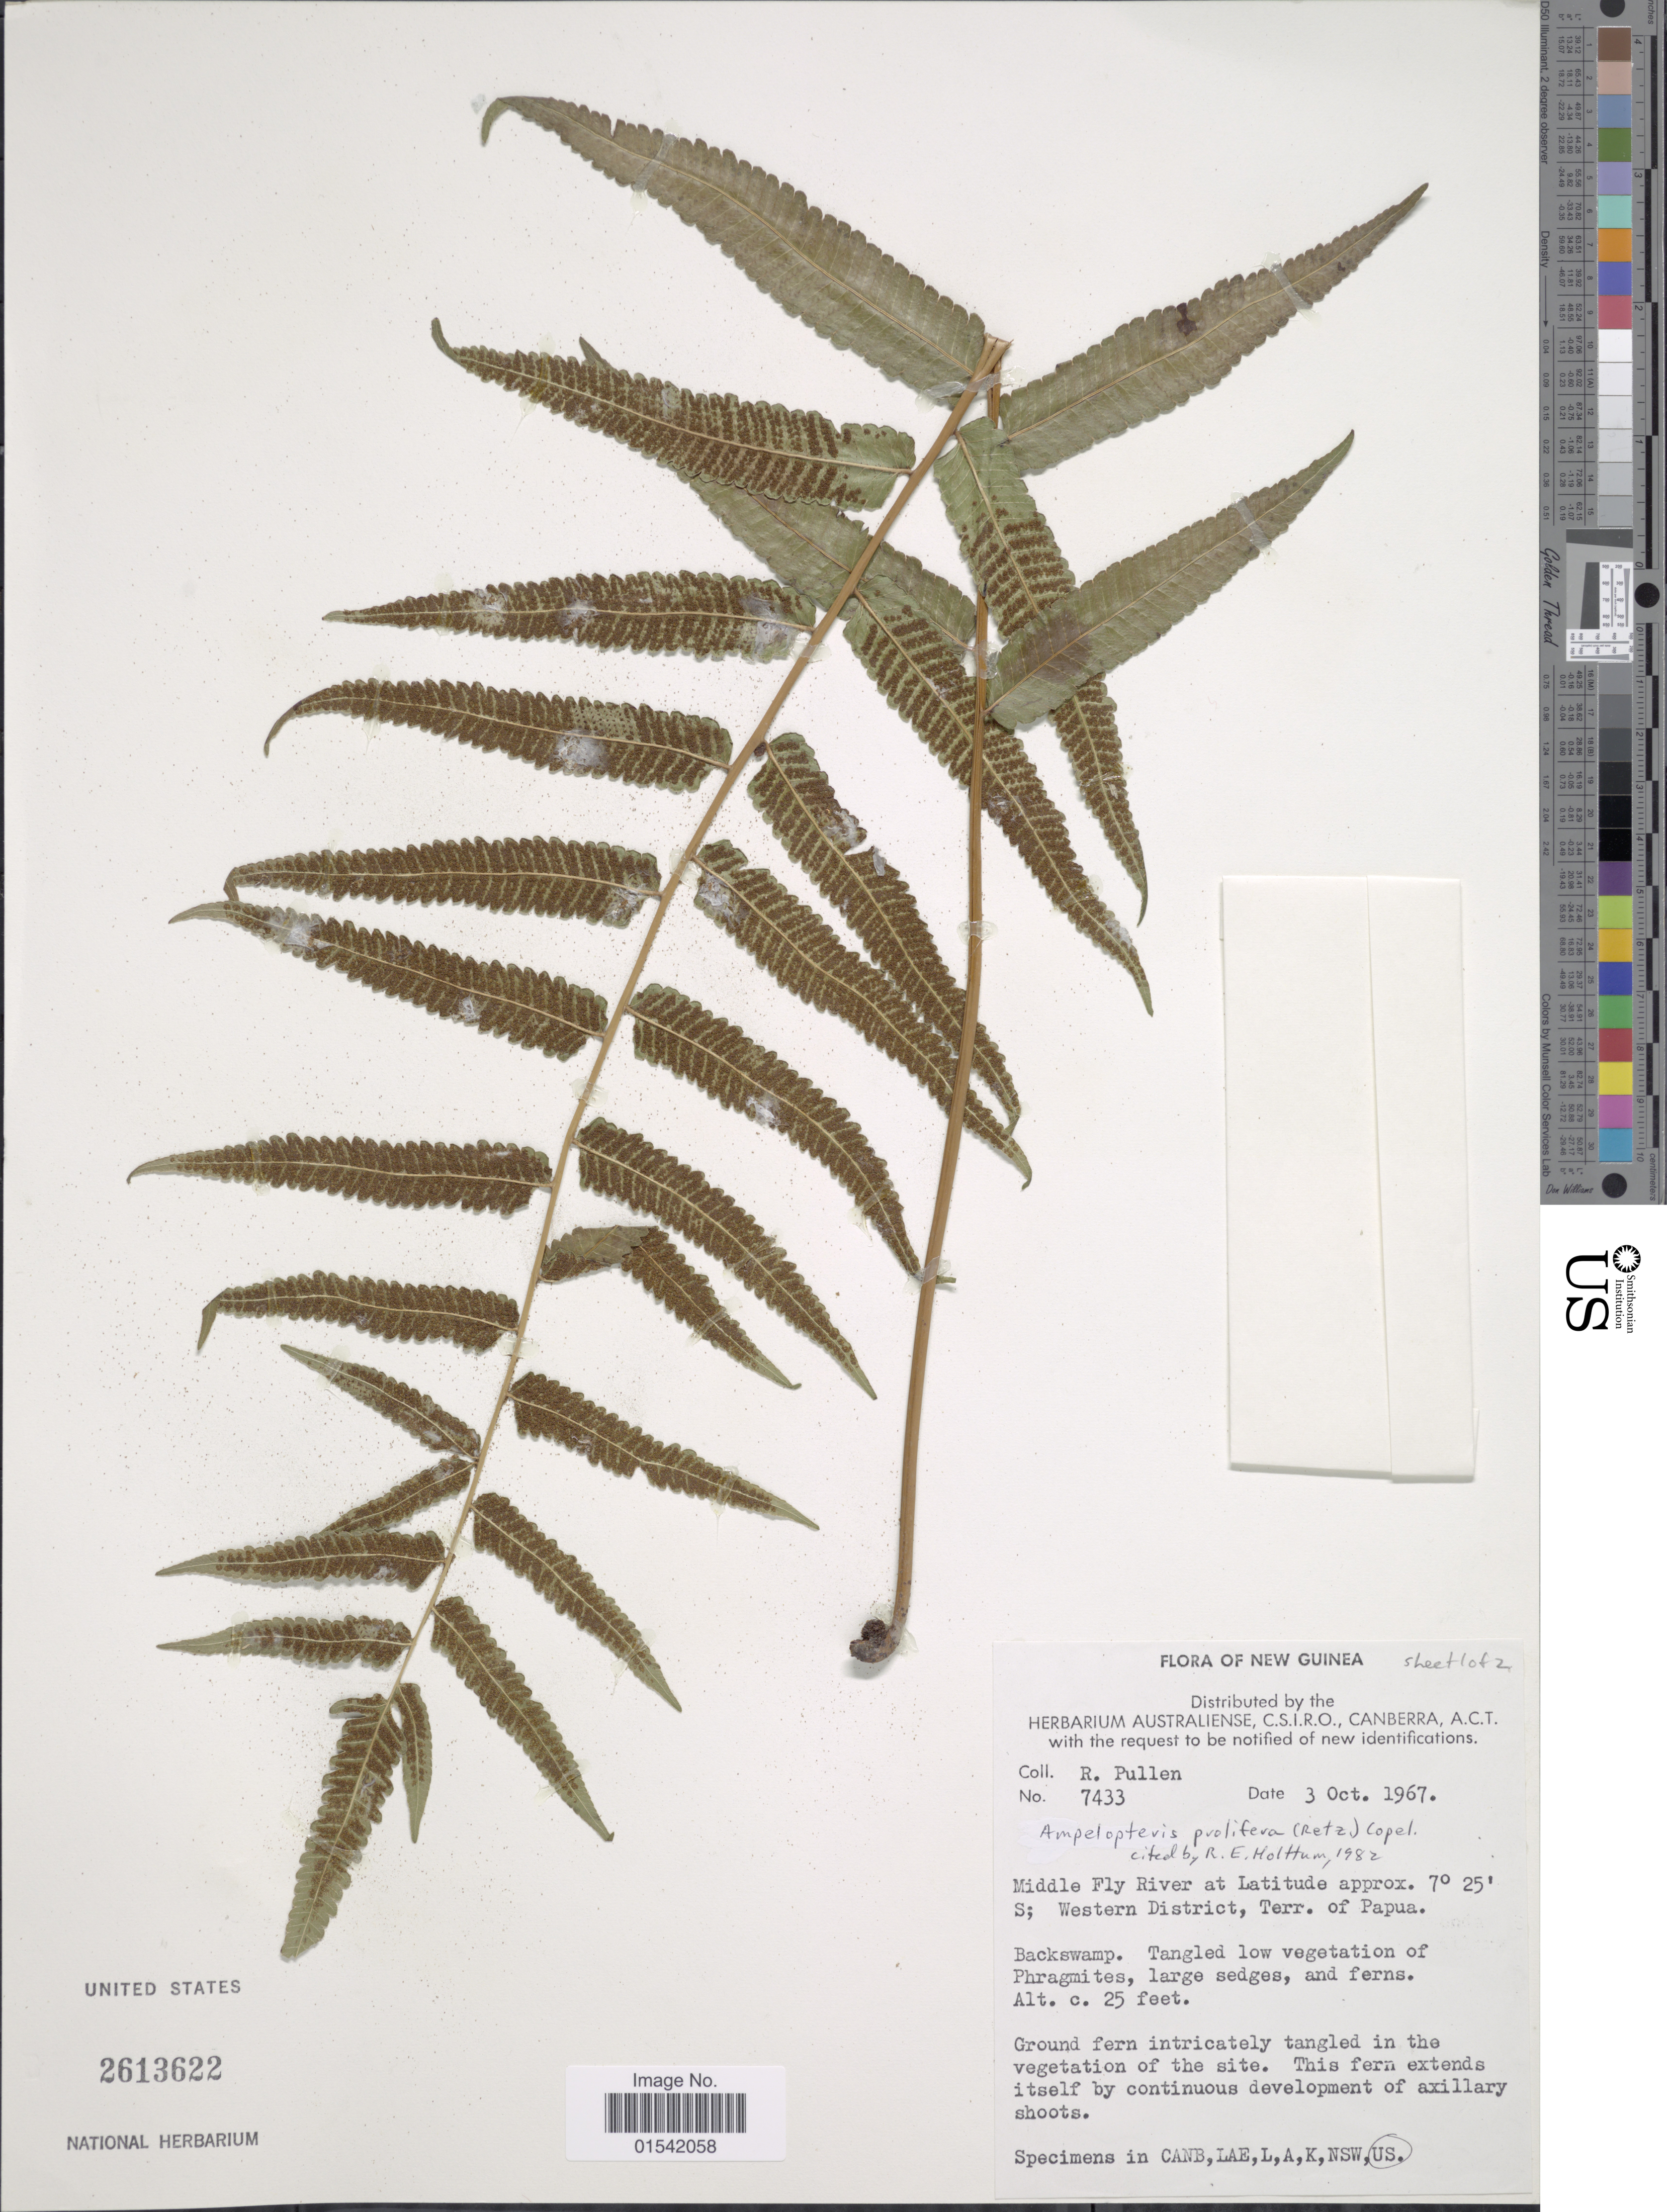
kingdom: Plantae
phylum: Tracheophyta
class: Polypodiopsida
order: Polypodiales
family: Thelypteridaceae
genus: Ampelopteris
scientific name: Ampelopteris prolifera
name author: (Retz.) Copel.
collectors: R. Pullen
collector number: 7433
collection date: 1967-10-03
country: Papua New Guinea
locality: Middle Fly River, Western District, Terr. of Papua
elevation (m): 8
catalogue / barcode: US 2613622